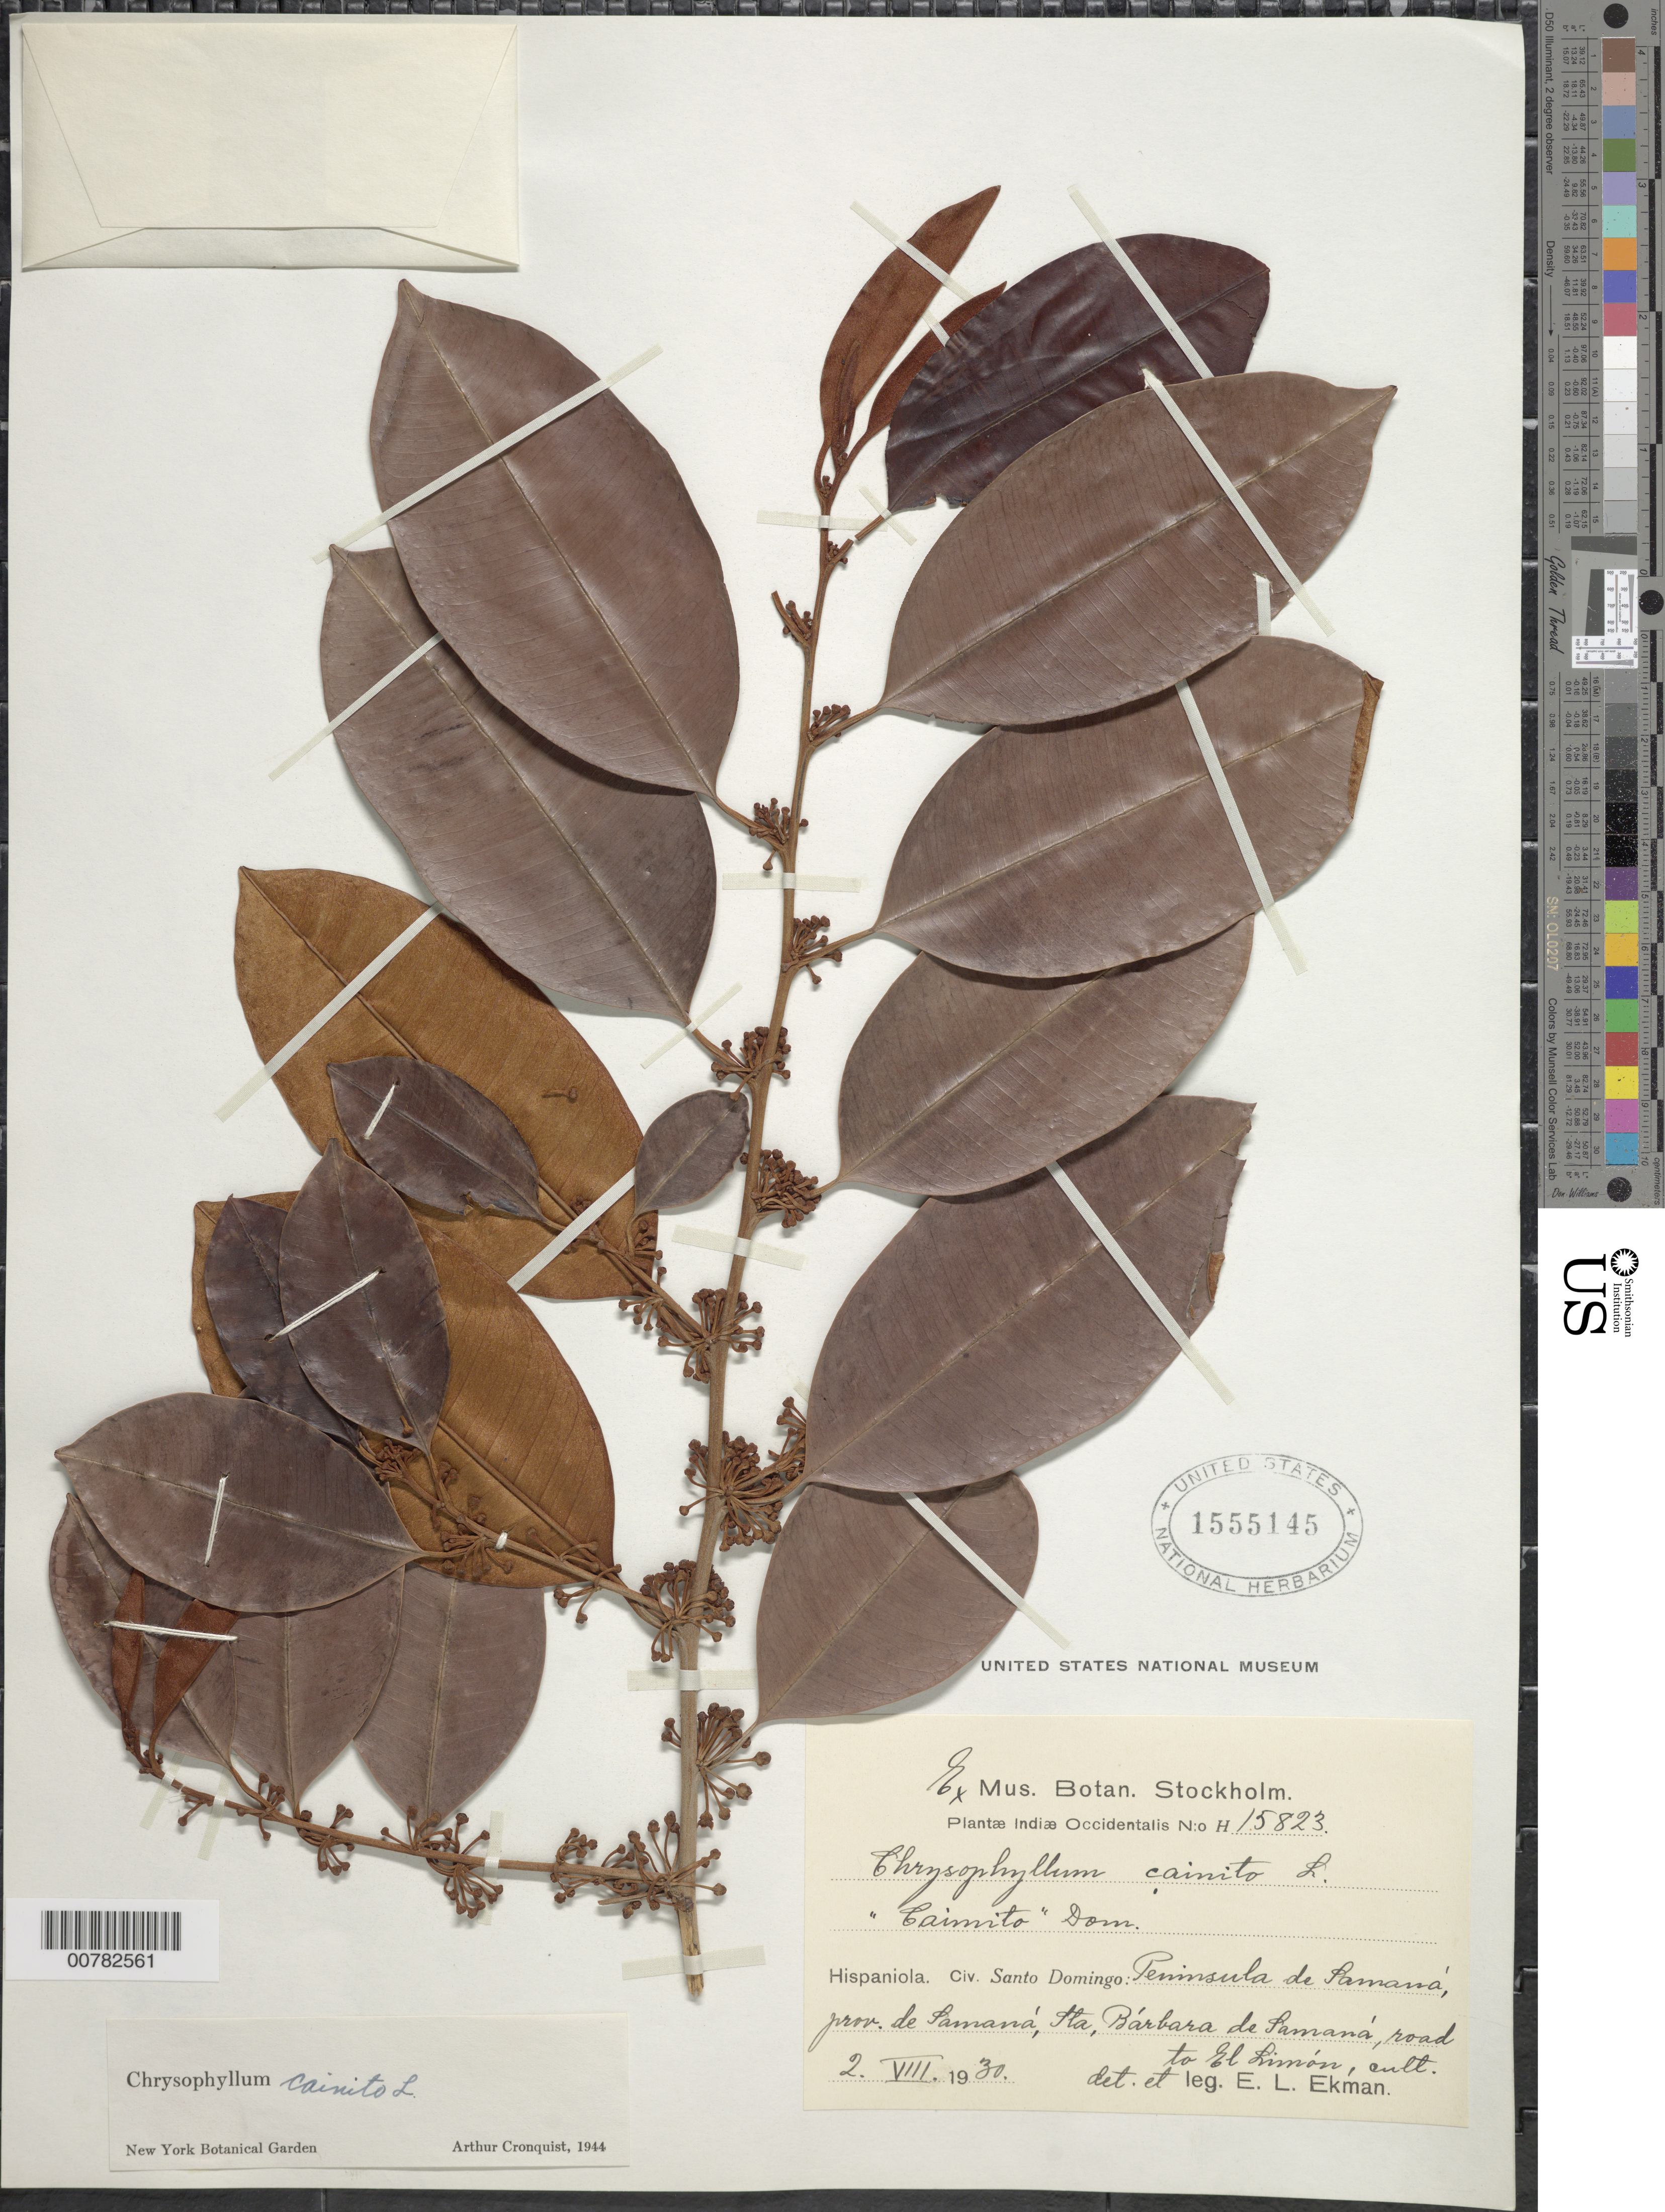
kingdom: Plantae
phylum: Tracheophyta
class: Magnoliopsida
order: Ericales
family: Sapotaceae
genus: Chrysophyllum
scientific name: Chrysophyllum cainito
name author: L.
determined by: Cronquist, A. J.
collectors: E. L. Ekman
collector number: H 15823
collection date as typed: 02 Aug 1930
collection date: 1930-08-02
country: Dominican Republic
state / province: Samana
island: Hispaniola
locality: Peninsula of Samaná, Sta. Bárbara de Samaná, road to El Limón.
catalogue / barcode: US 155145